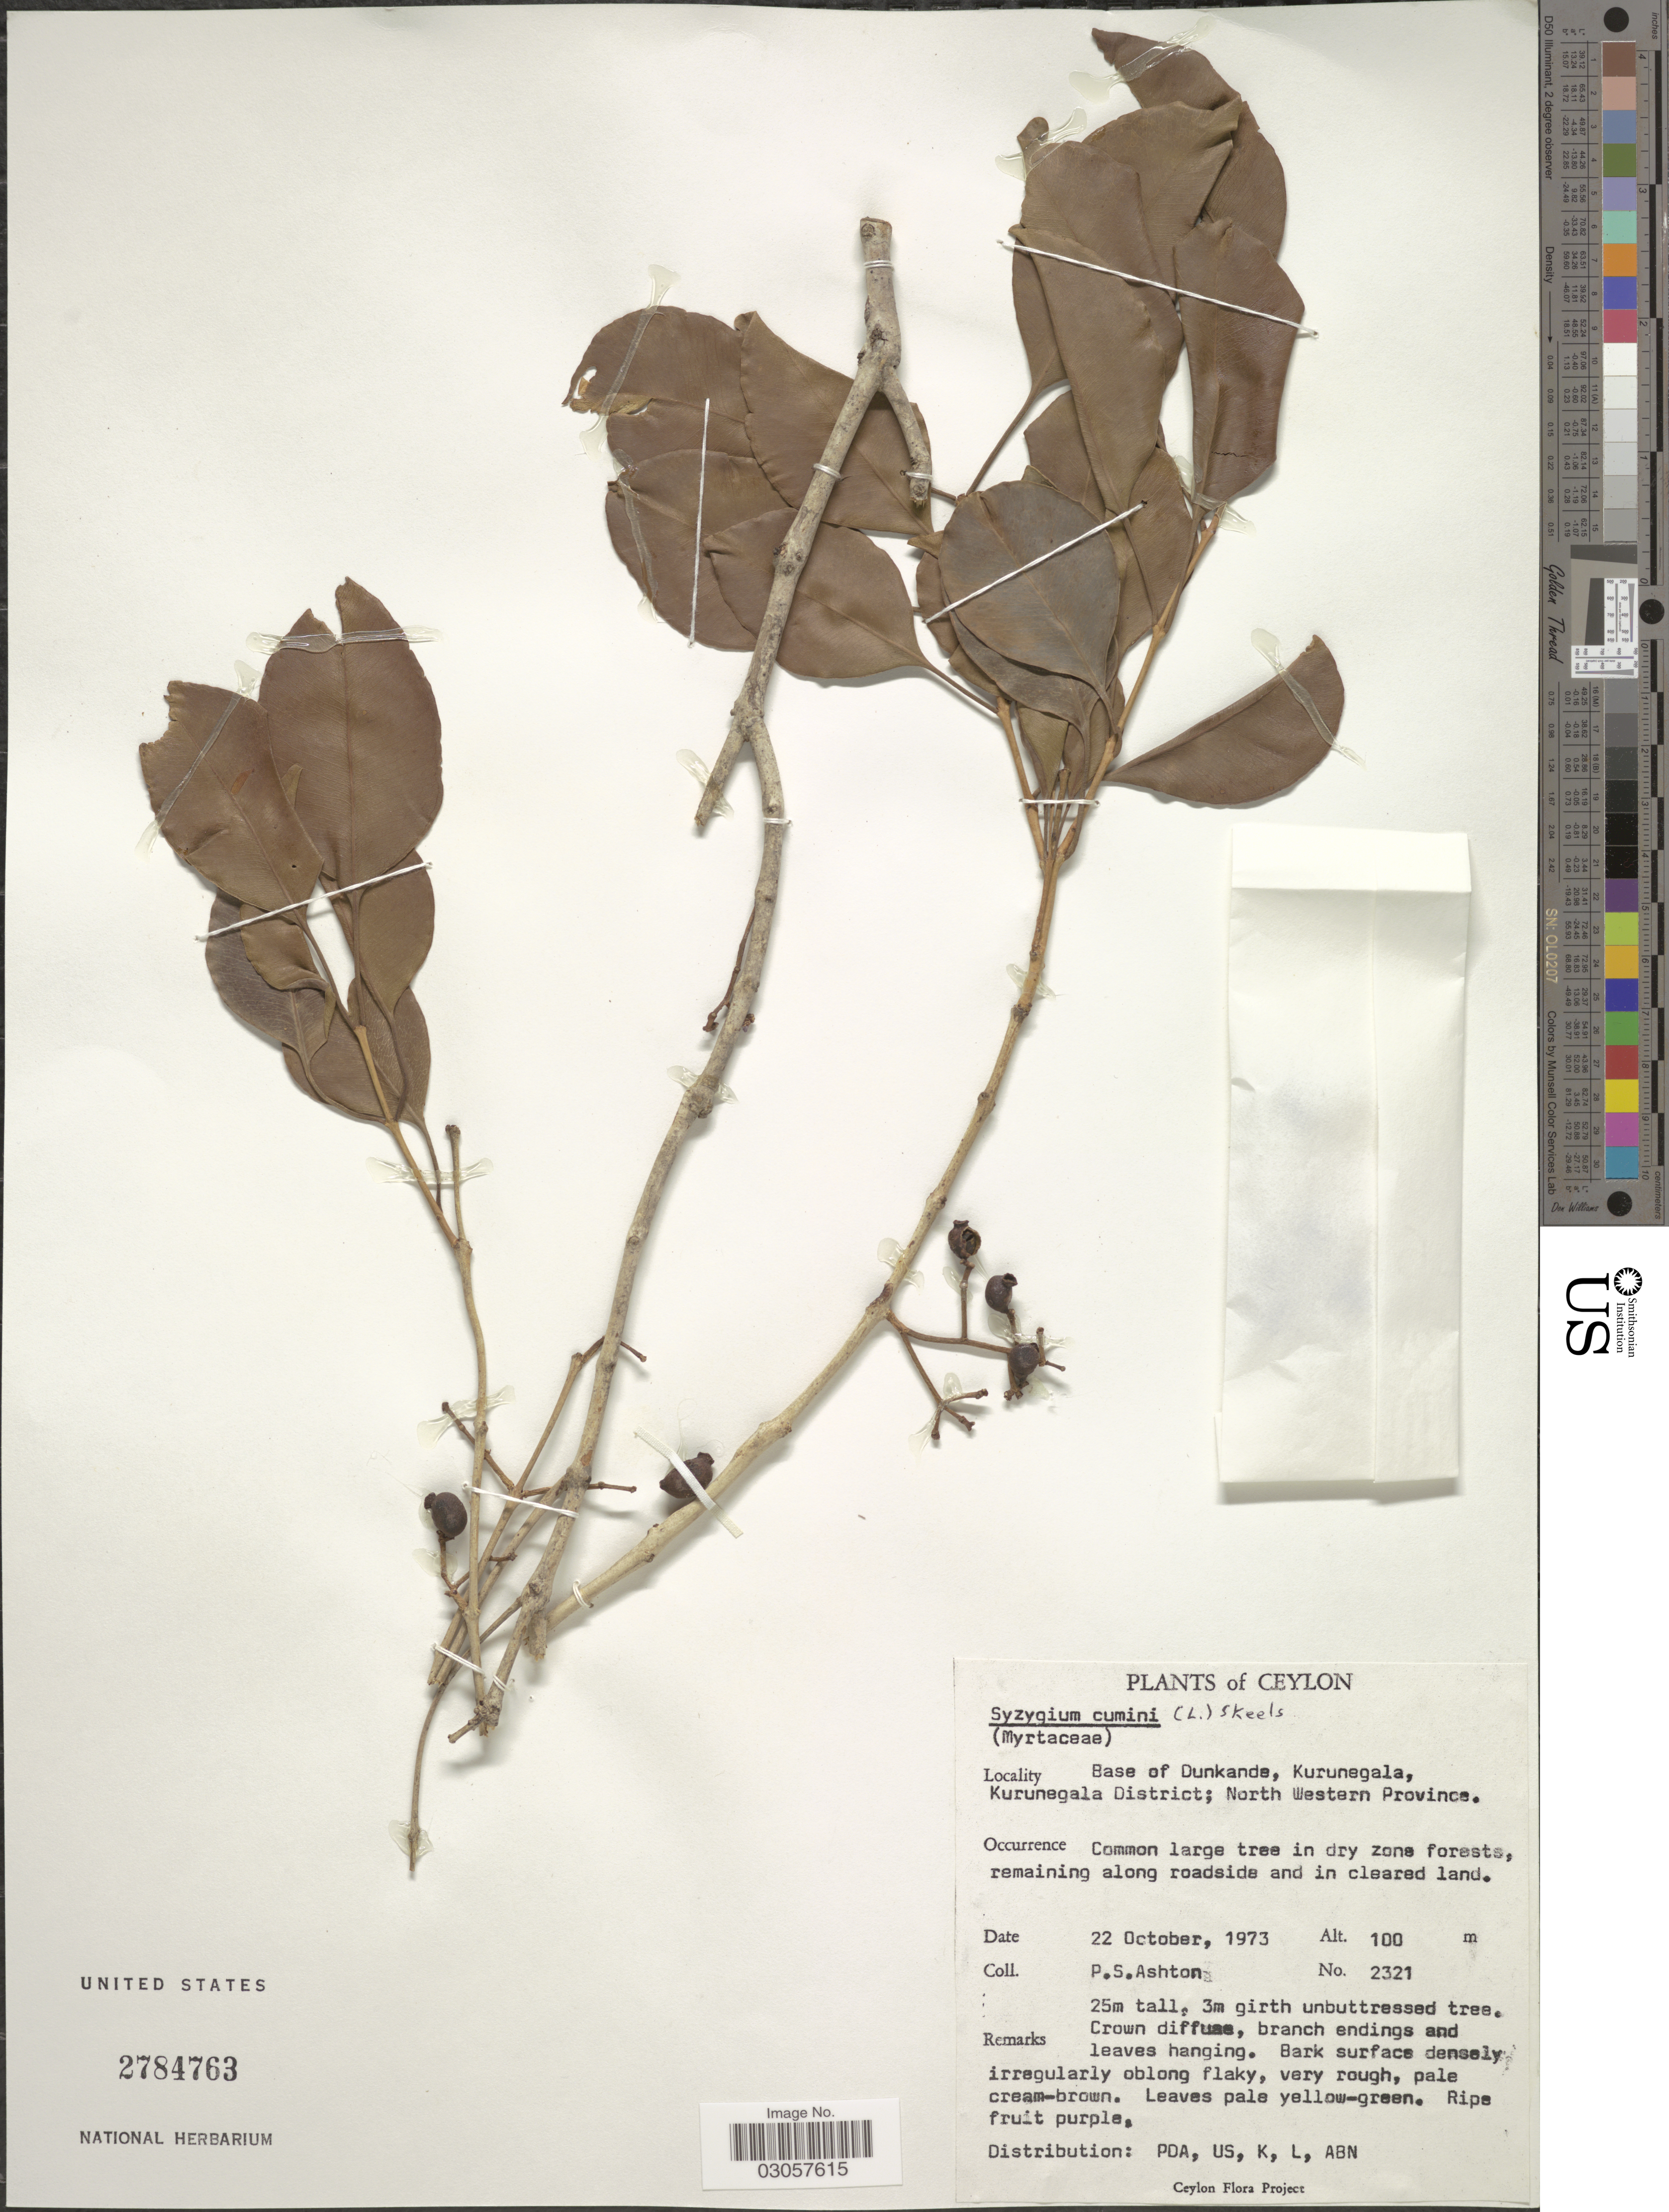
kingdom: Plantae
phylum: Tracheophyta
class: Magnoliopsida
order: Myrtales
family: Myrtaceae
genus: Syzygium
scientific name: Syzygium cumini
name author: (L.) Skeels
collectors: P. S. Ashton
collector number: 2321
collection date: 1973-10-22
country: Sri Lanka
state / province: North Western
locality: Ceylon. Base of Dunkande, Kurunegala, Kurunegala District.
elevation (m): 100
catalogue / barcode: US 2784763